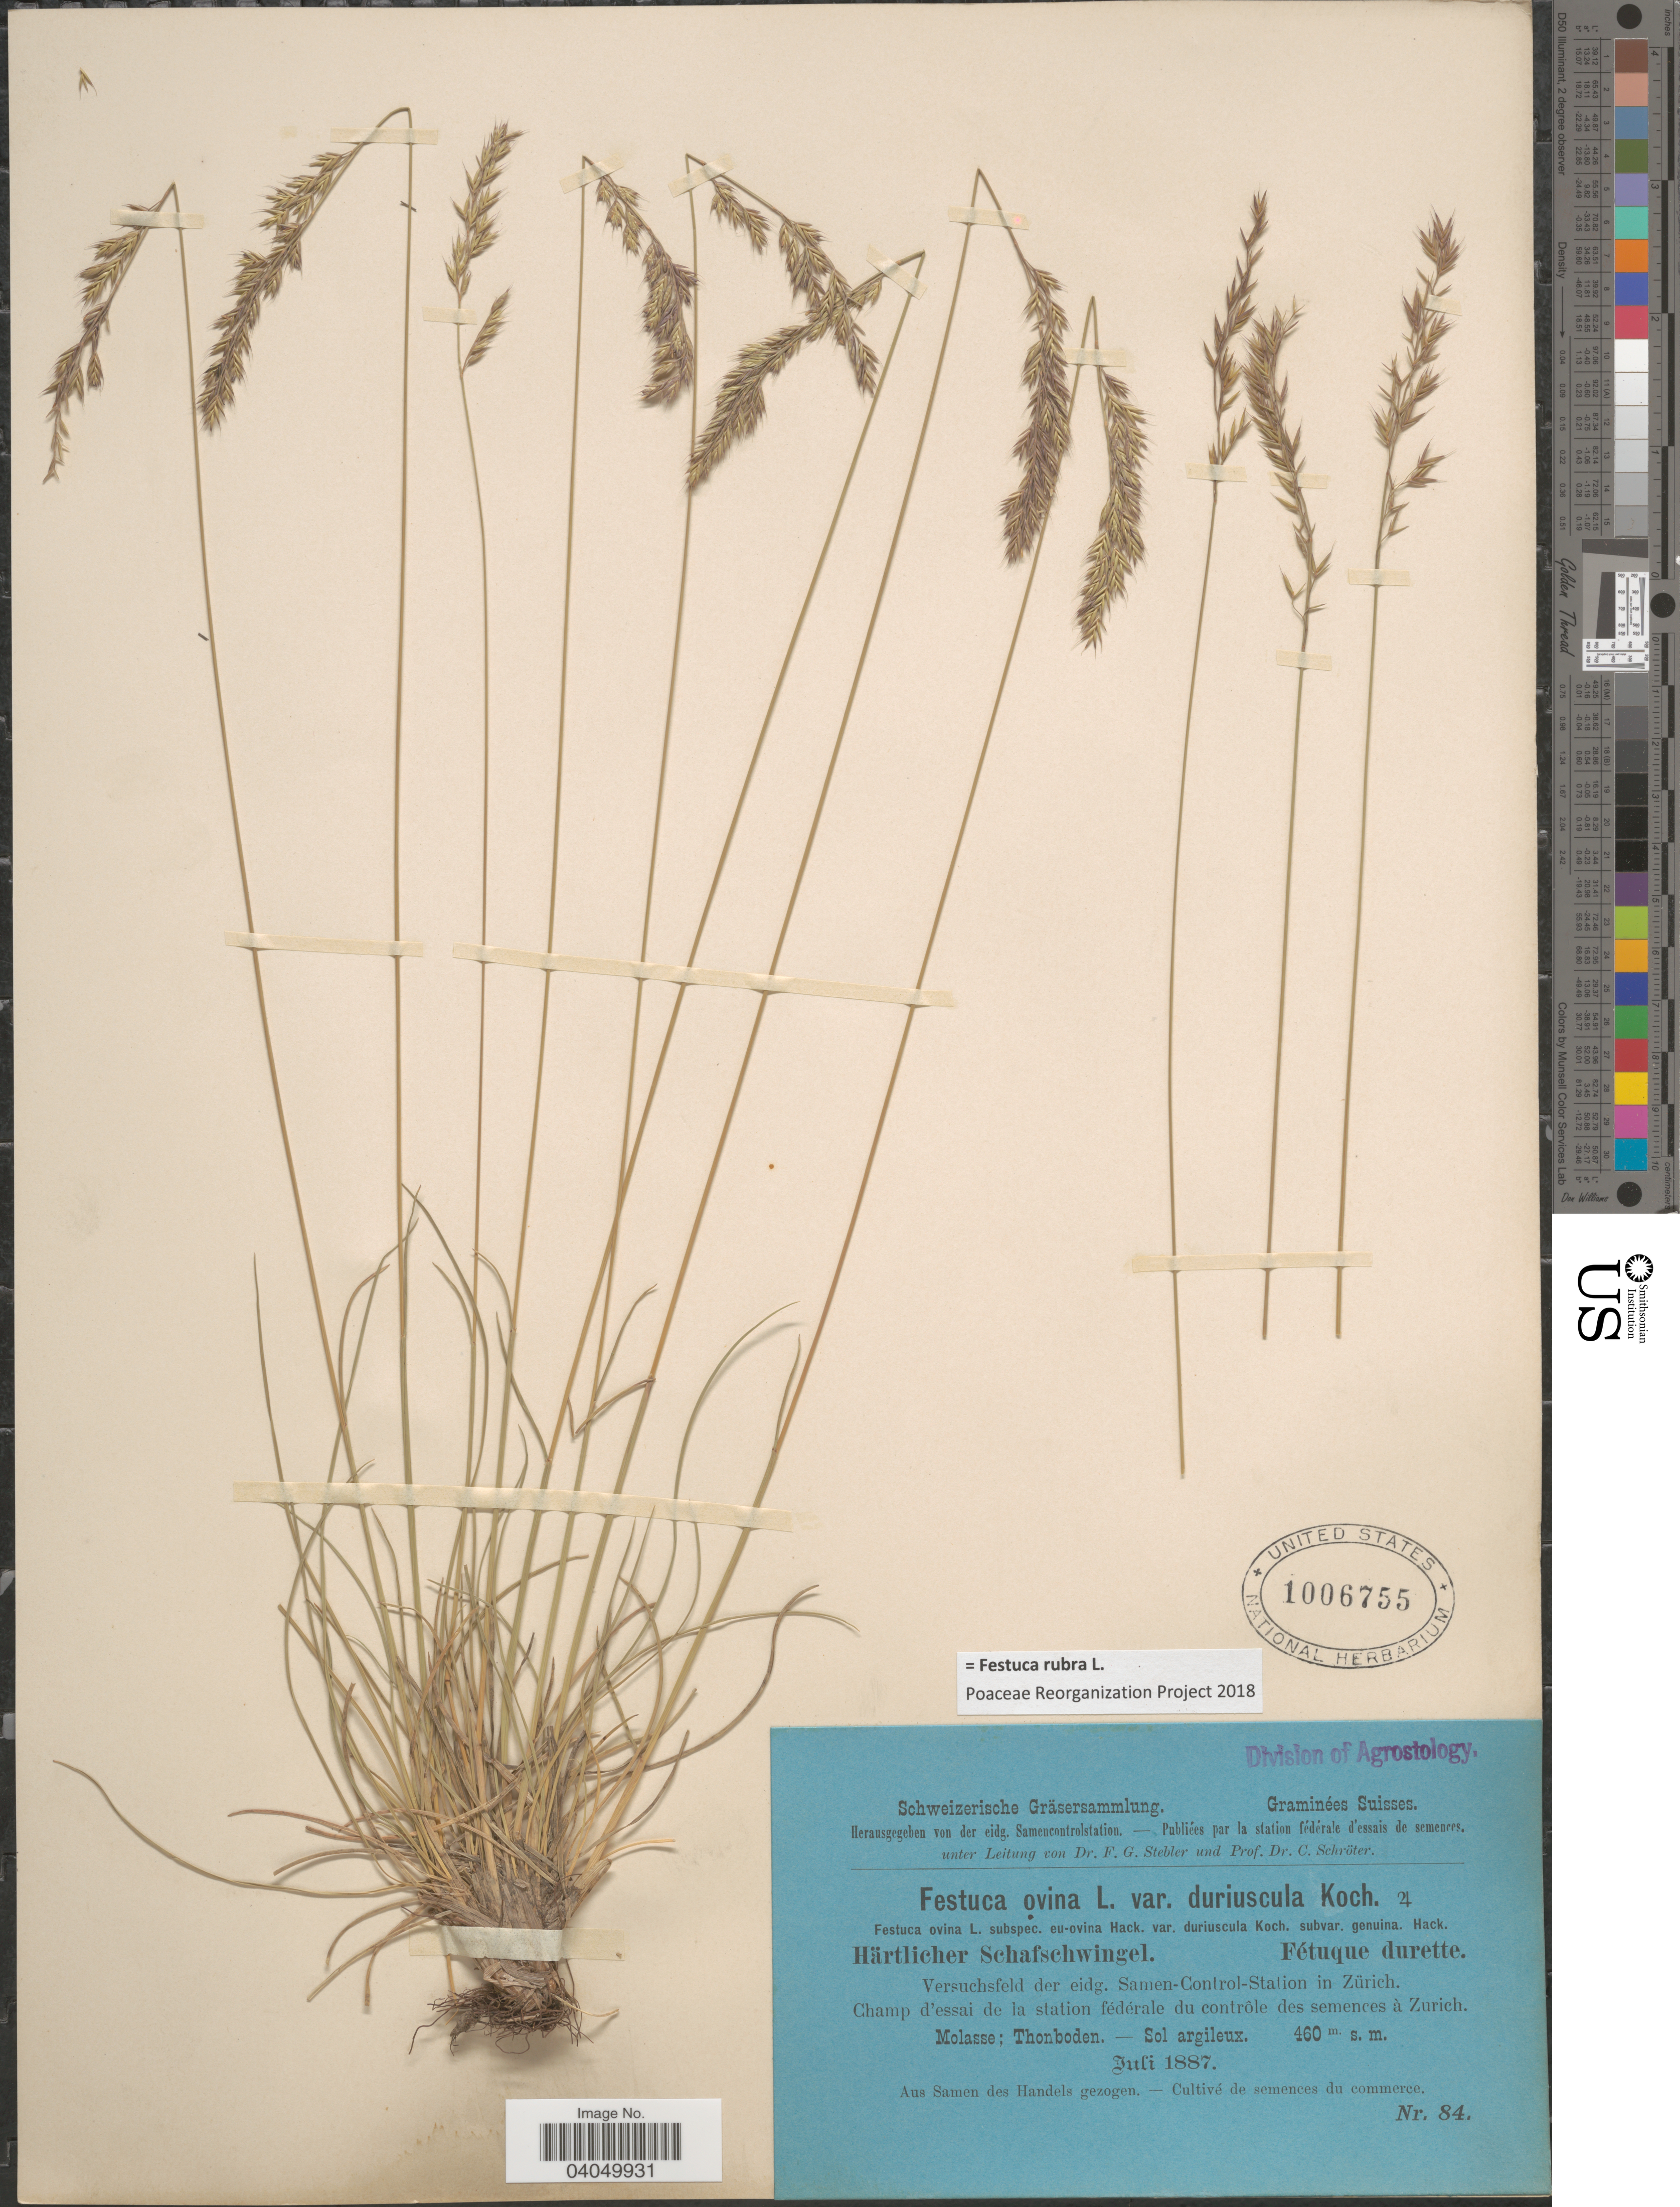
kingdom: Plantae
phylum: Tracheophyta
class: Liliopsida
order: Poales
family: Poaceae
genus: Festuca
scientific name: Festuca rubra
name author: L.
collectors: Stebler, F.G. & Schröter, C.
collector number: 84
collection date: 1887-07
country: Switzerland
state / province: Zurich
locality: Suisses. Versuchsfeld der eidg. Samen-Control-Station in Zürich. Champ d'essai de la station fédérale du contrôle des semences à Zurich. Molasse; Thonboden.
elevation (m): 460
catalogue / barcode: US 1006755